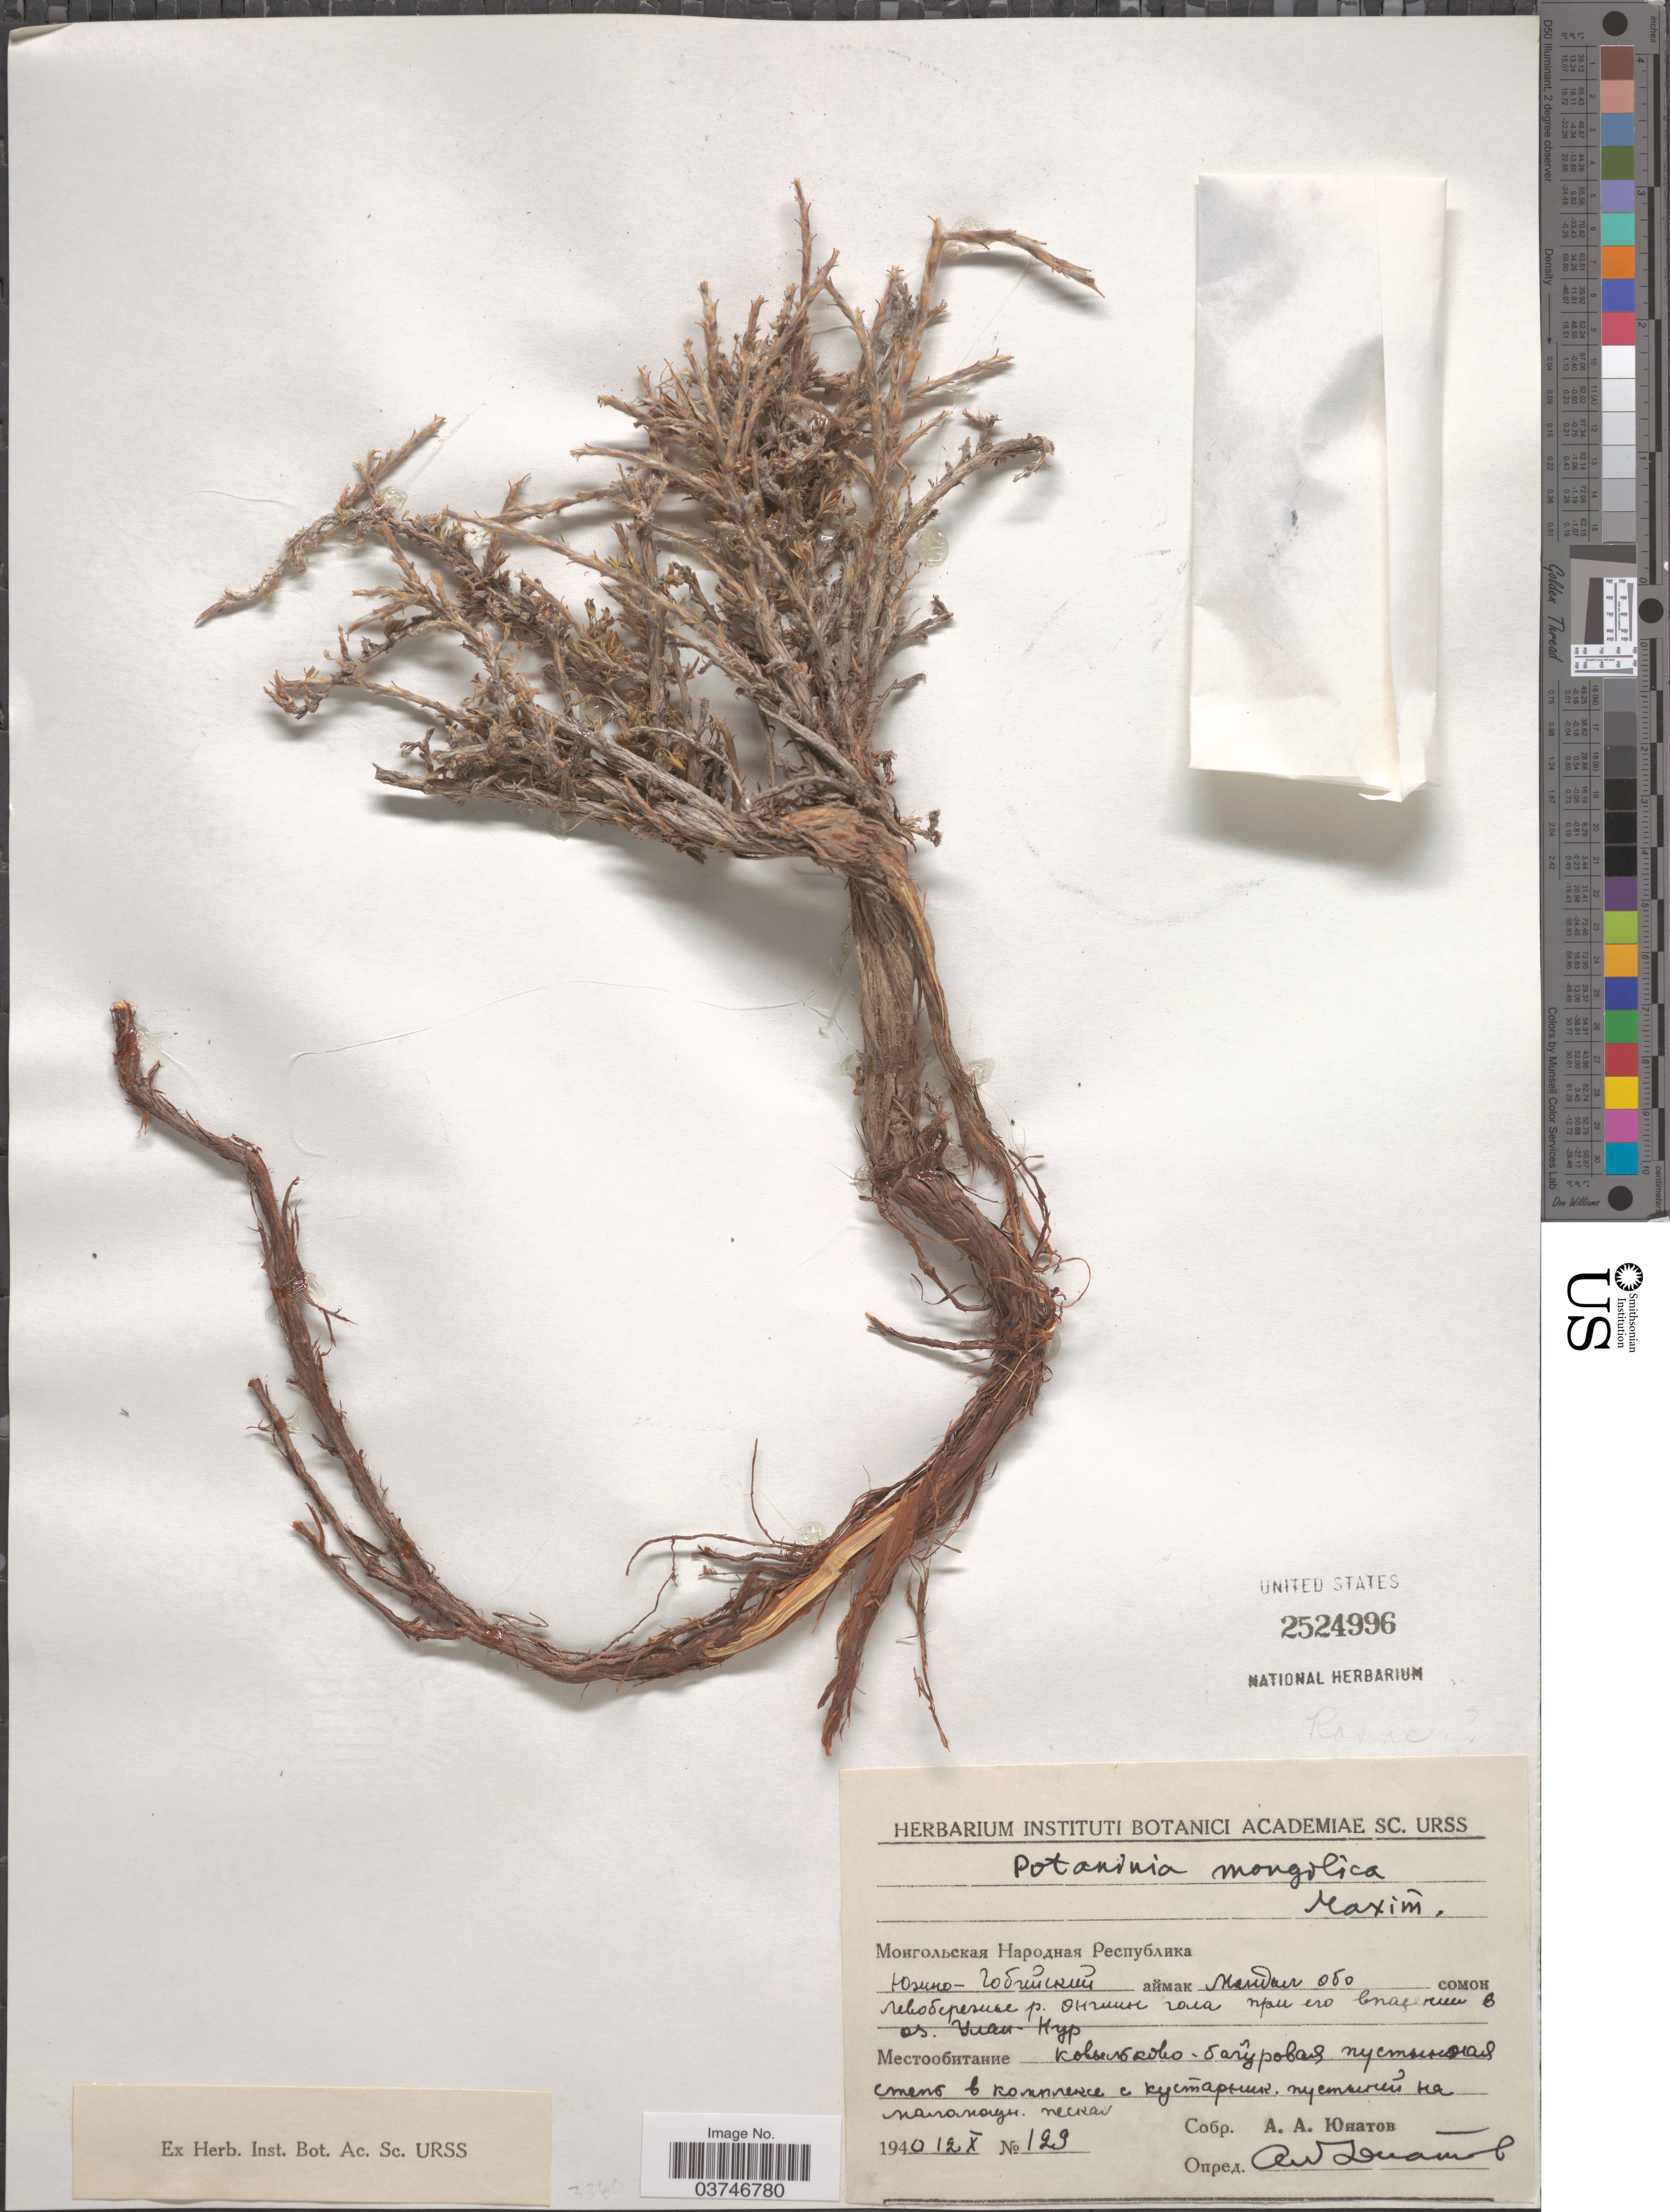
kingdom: Plantae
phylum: Tracheophyta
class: Magnoliopsida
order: Rosales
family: Rosaceae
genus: Potaninia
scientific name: Potaninia mongolica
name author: Maxim.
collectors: X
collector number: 129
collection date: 1940-10-12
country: Mongolia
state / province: Omnogovi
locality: Mandal-Ovoo somon, left shore of river Ongilyn Gol near lake Ulaan Nuur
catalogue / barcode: US 2524996